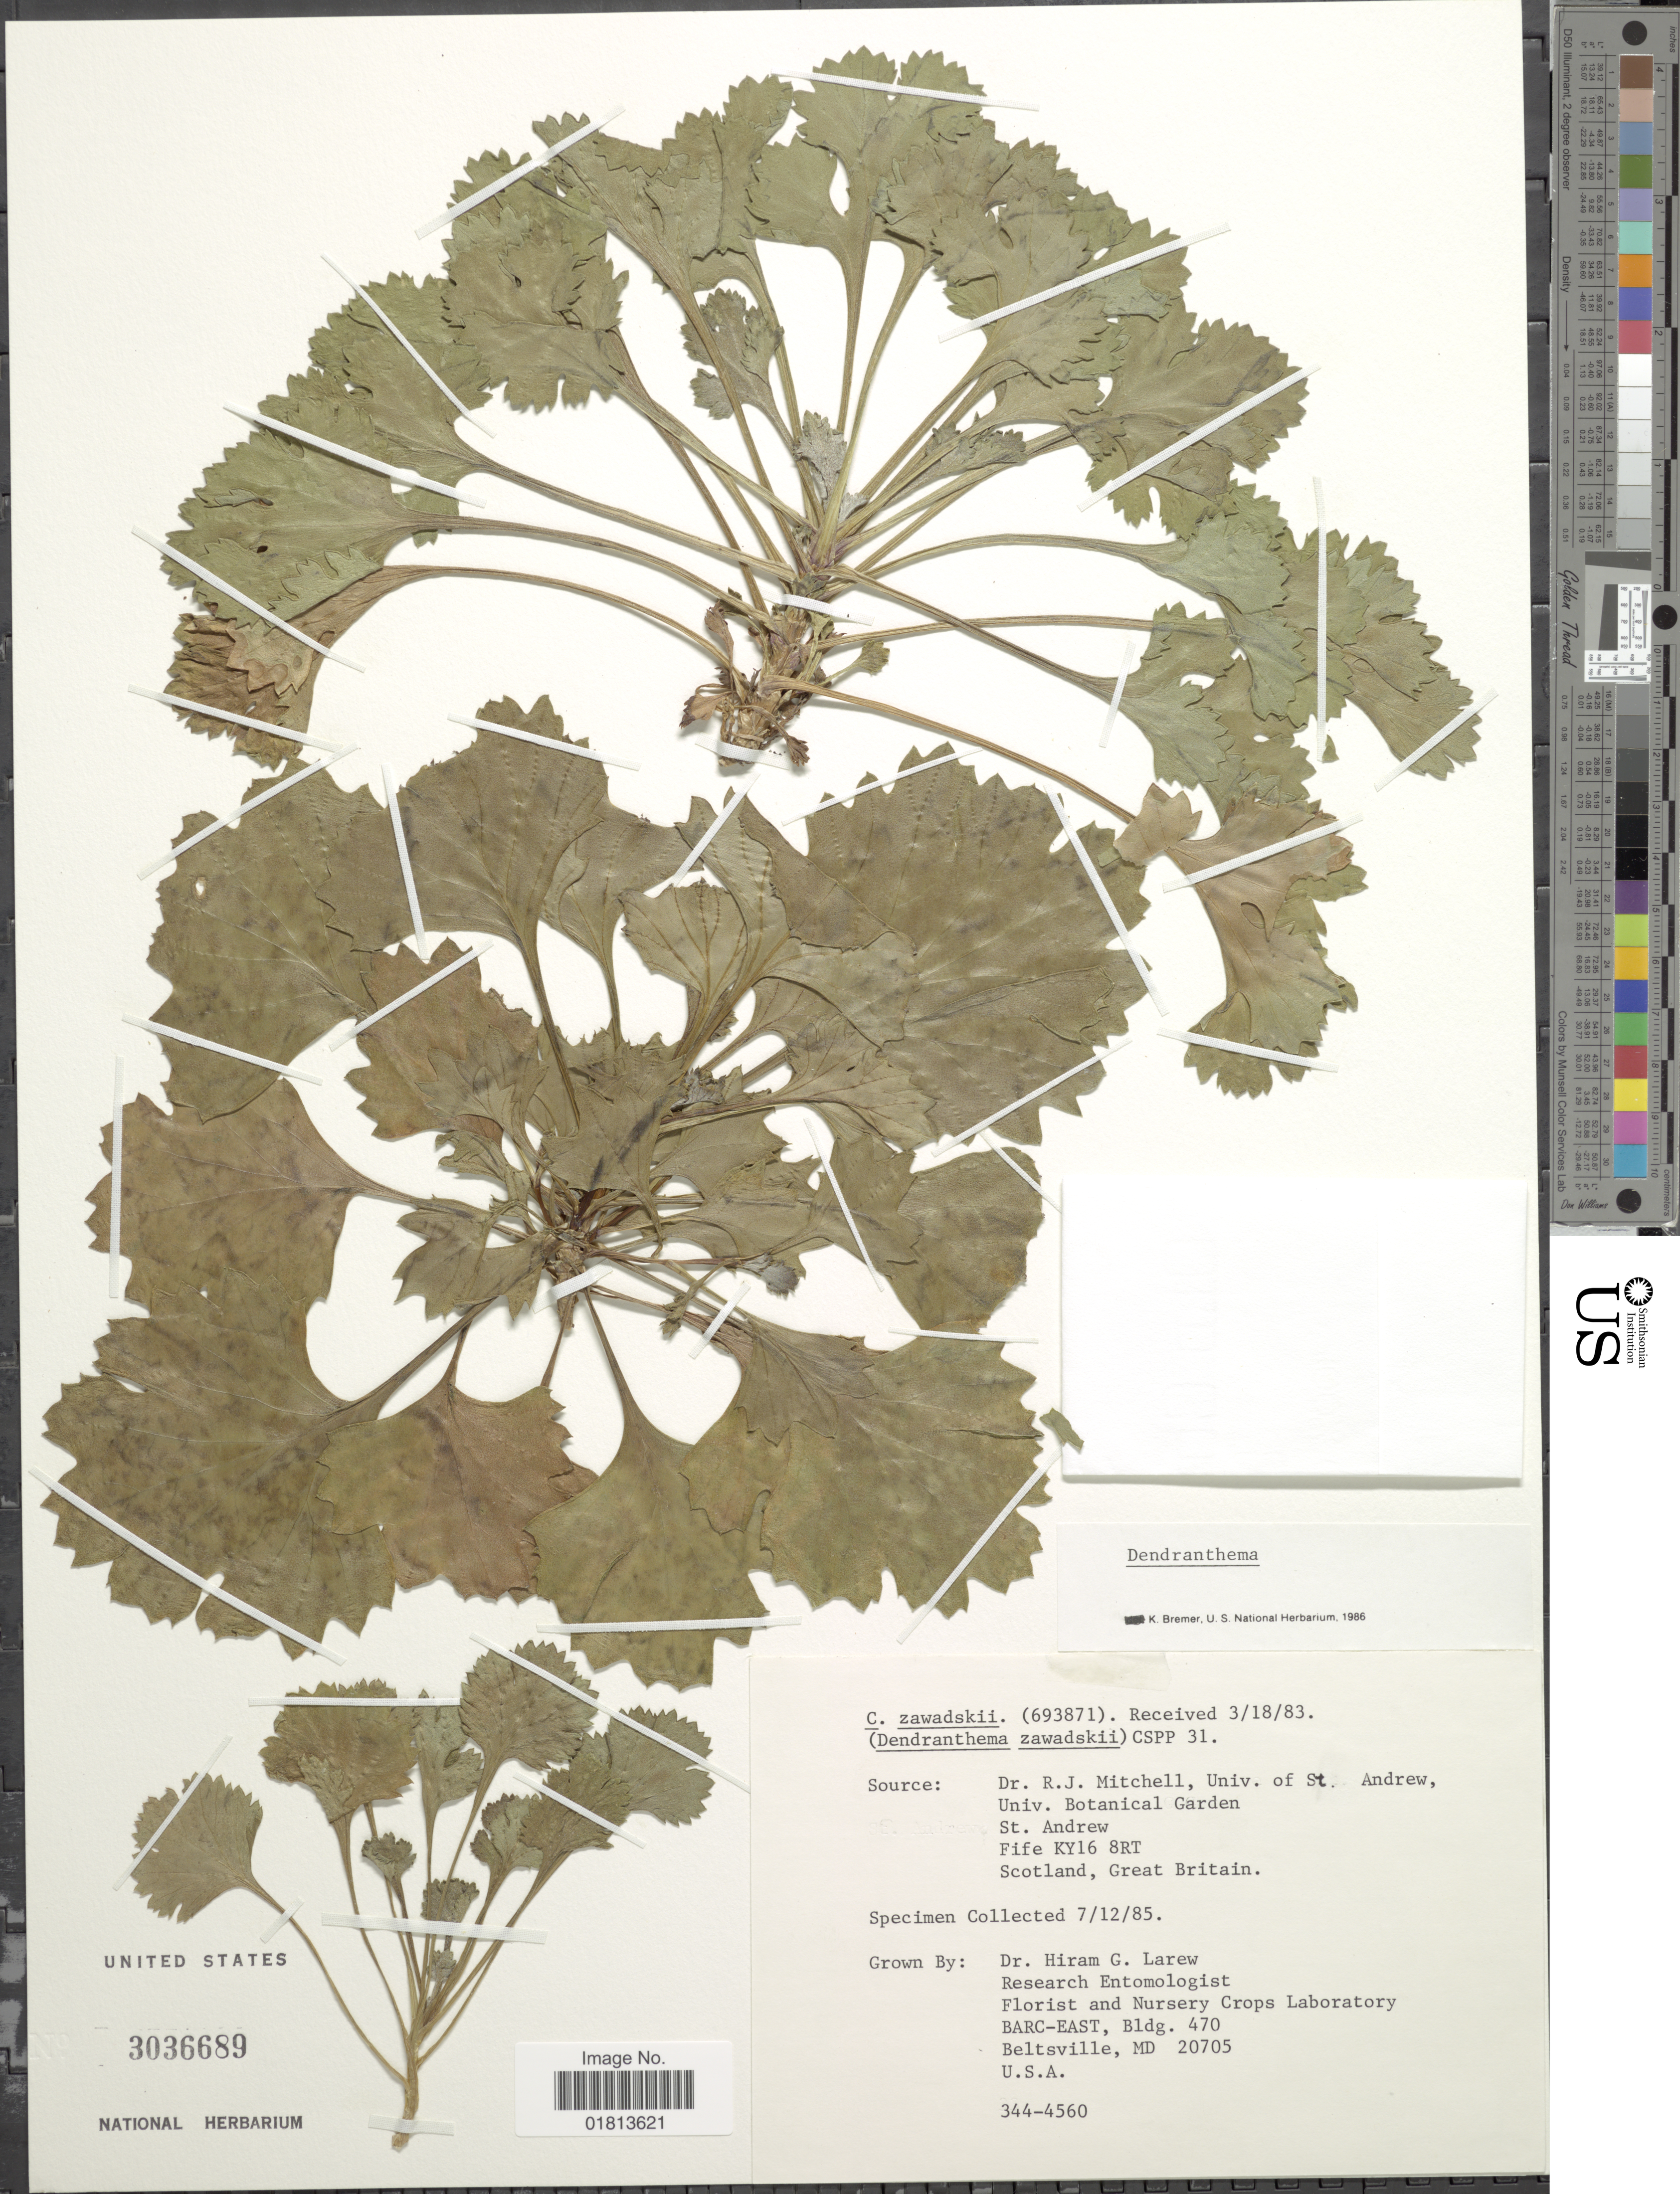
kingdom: Plantae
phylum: Tracheophyta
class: Magnoliopsida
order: Asterales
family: Asteraceae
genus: Dendranthema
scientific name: Dendranthema zawadskii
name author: (Herbich) Tzvelev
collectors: H. Larew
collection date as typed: Transcribed d/m/y: 7/12/85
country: United States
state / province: Maryland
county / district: Prince George's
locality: Florist and Nursery Crops Laboratory, BARC-EAST, Bldg. 470, Beltsville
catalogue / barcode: US 3036689